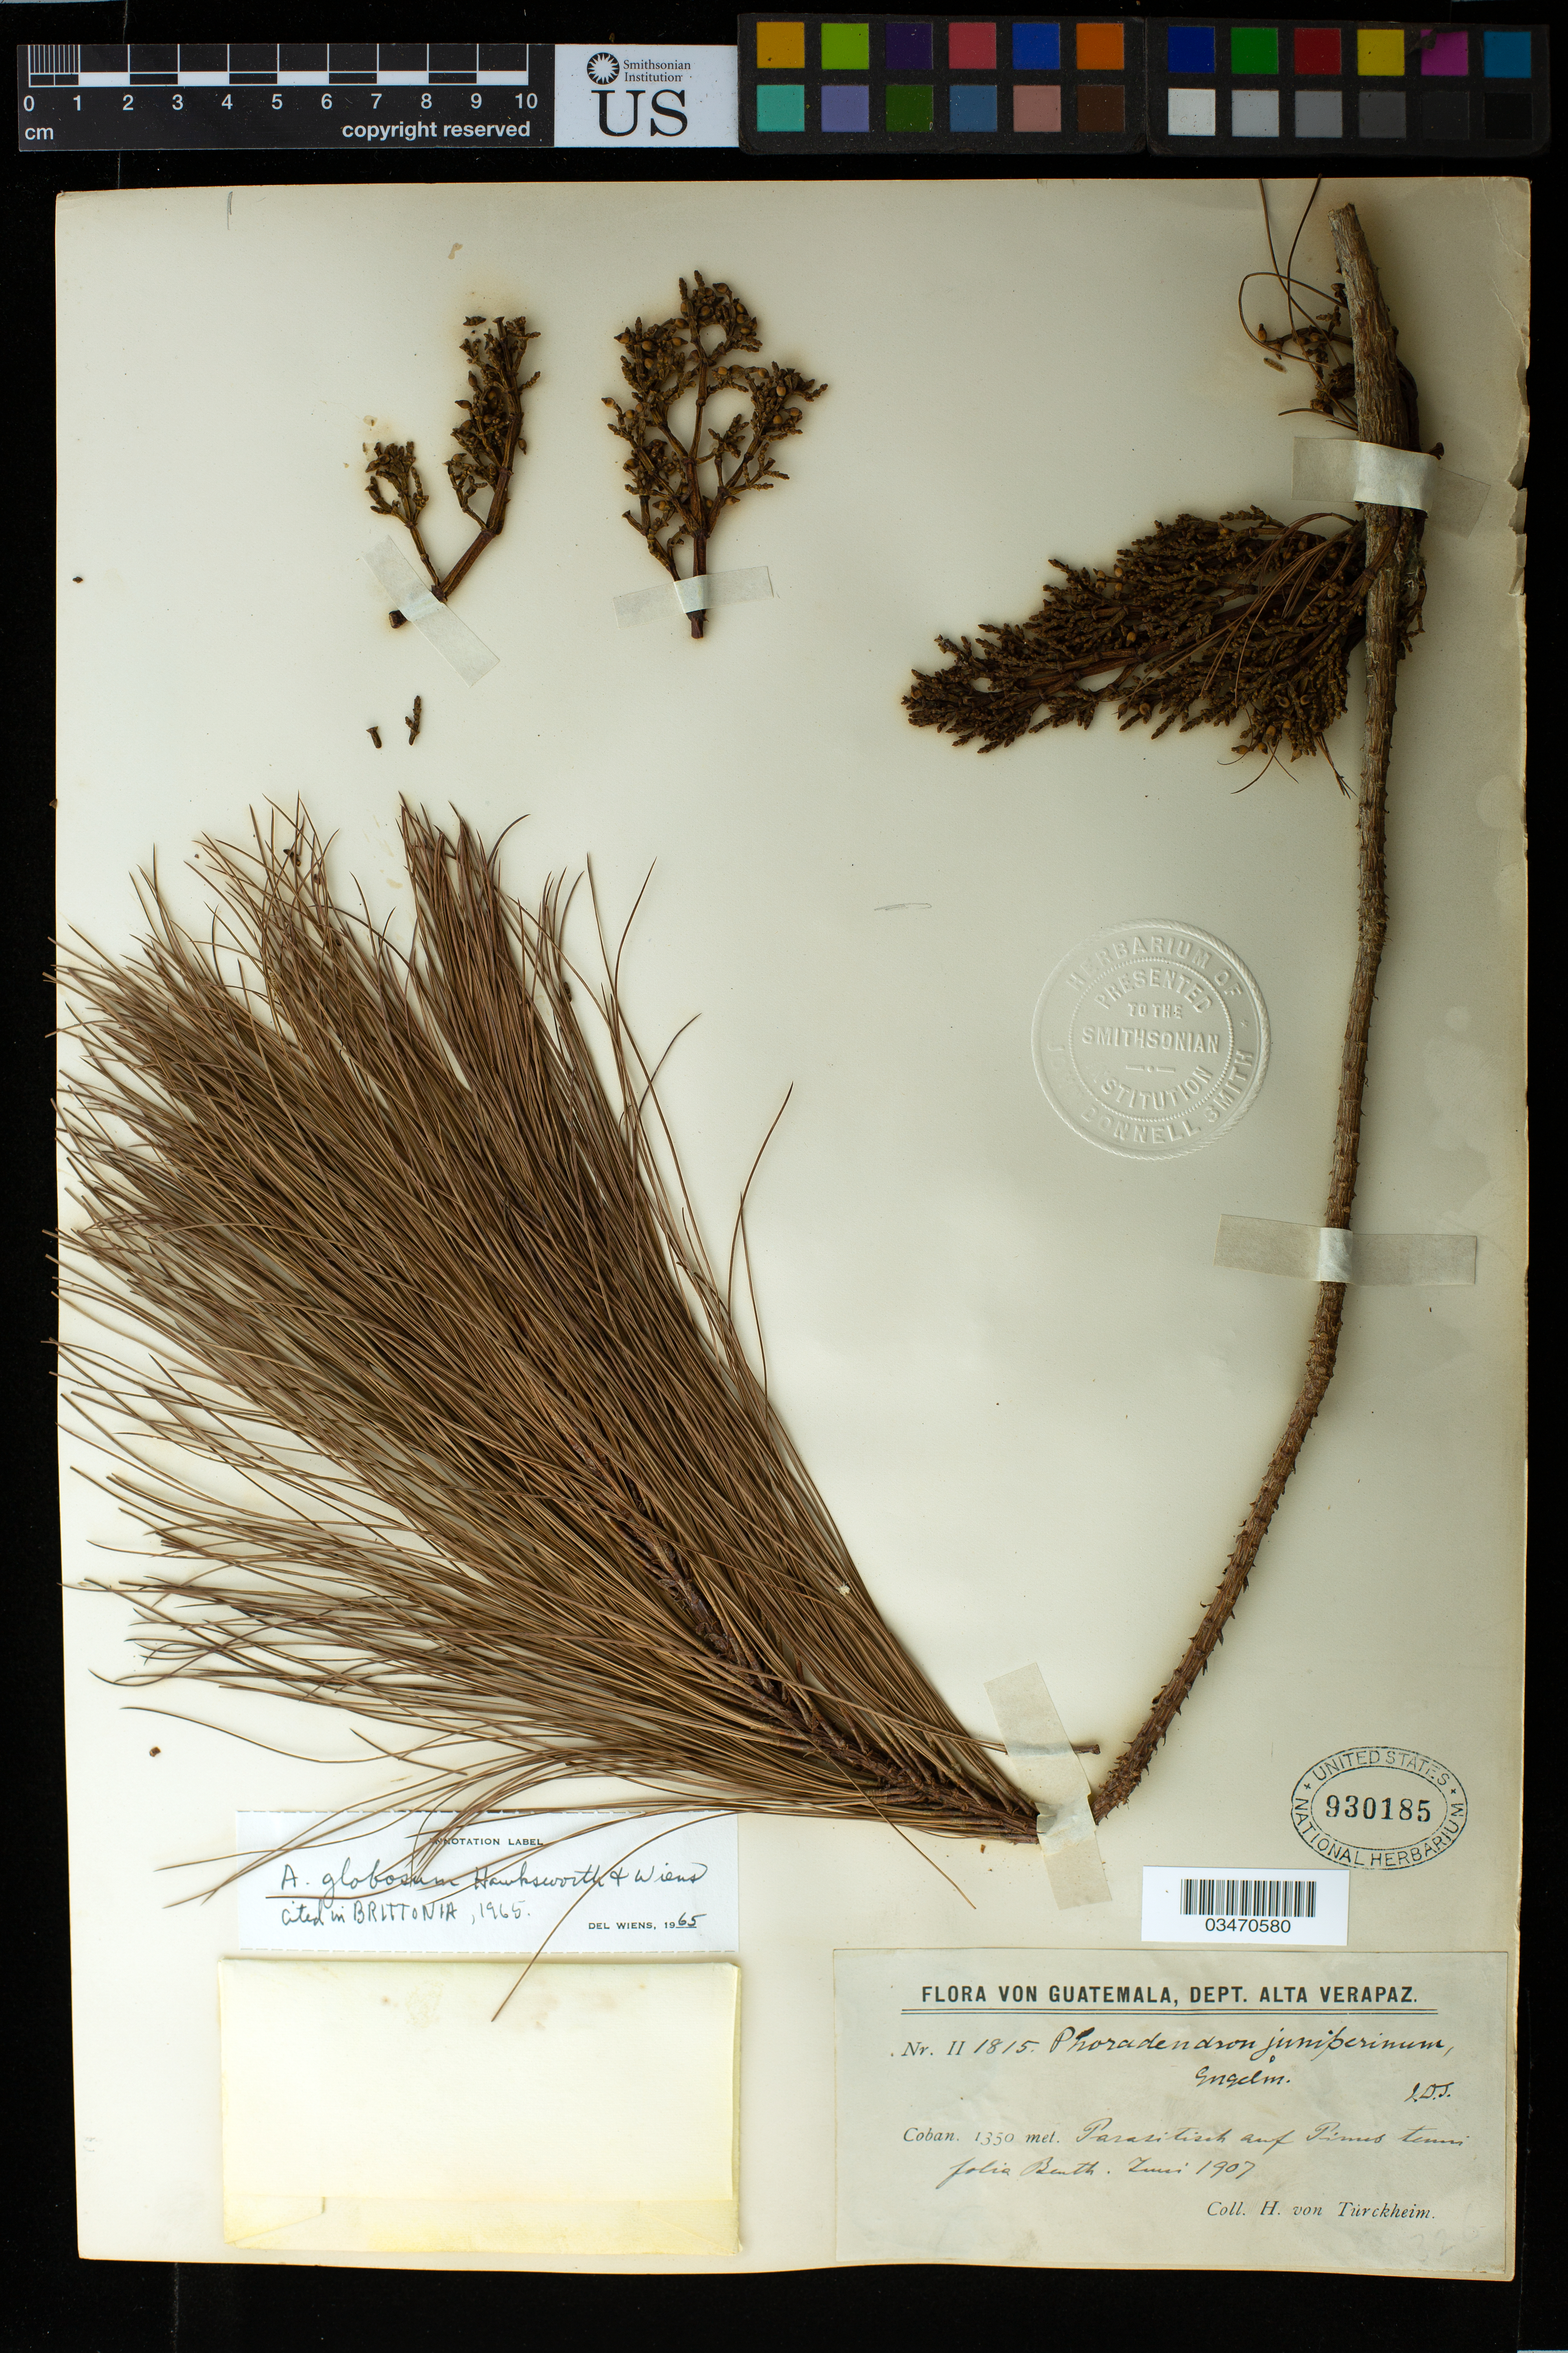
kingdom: Plantae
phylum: Tracheophyta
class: Magnoliopsida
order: Santalales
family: Viscaceae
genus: Arceuthobium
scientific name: Arceuthobium globosum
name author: Hawksw. & Wiens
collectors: H. von Türckheim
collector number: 1815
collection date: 1907-06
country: Guatemala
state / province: Alta Verapaz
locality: Coban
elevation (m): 1350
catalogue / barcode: US 930185